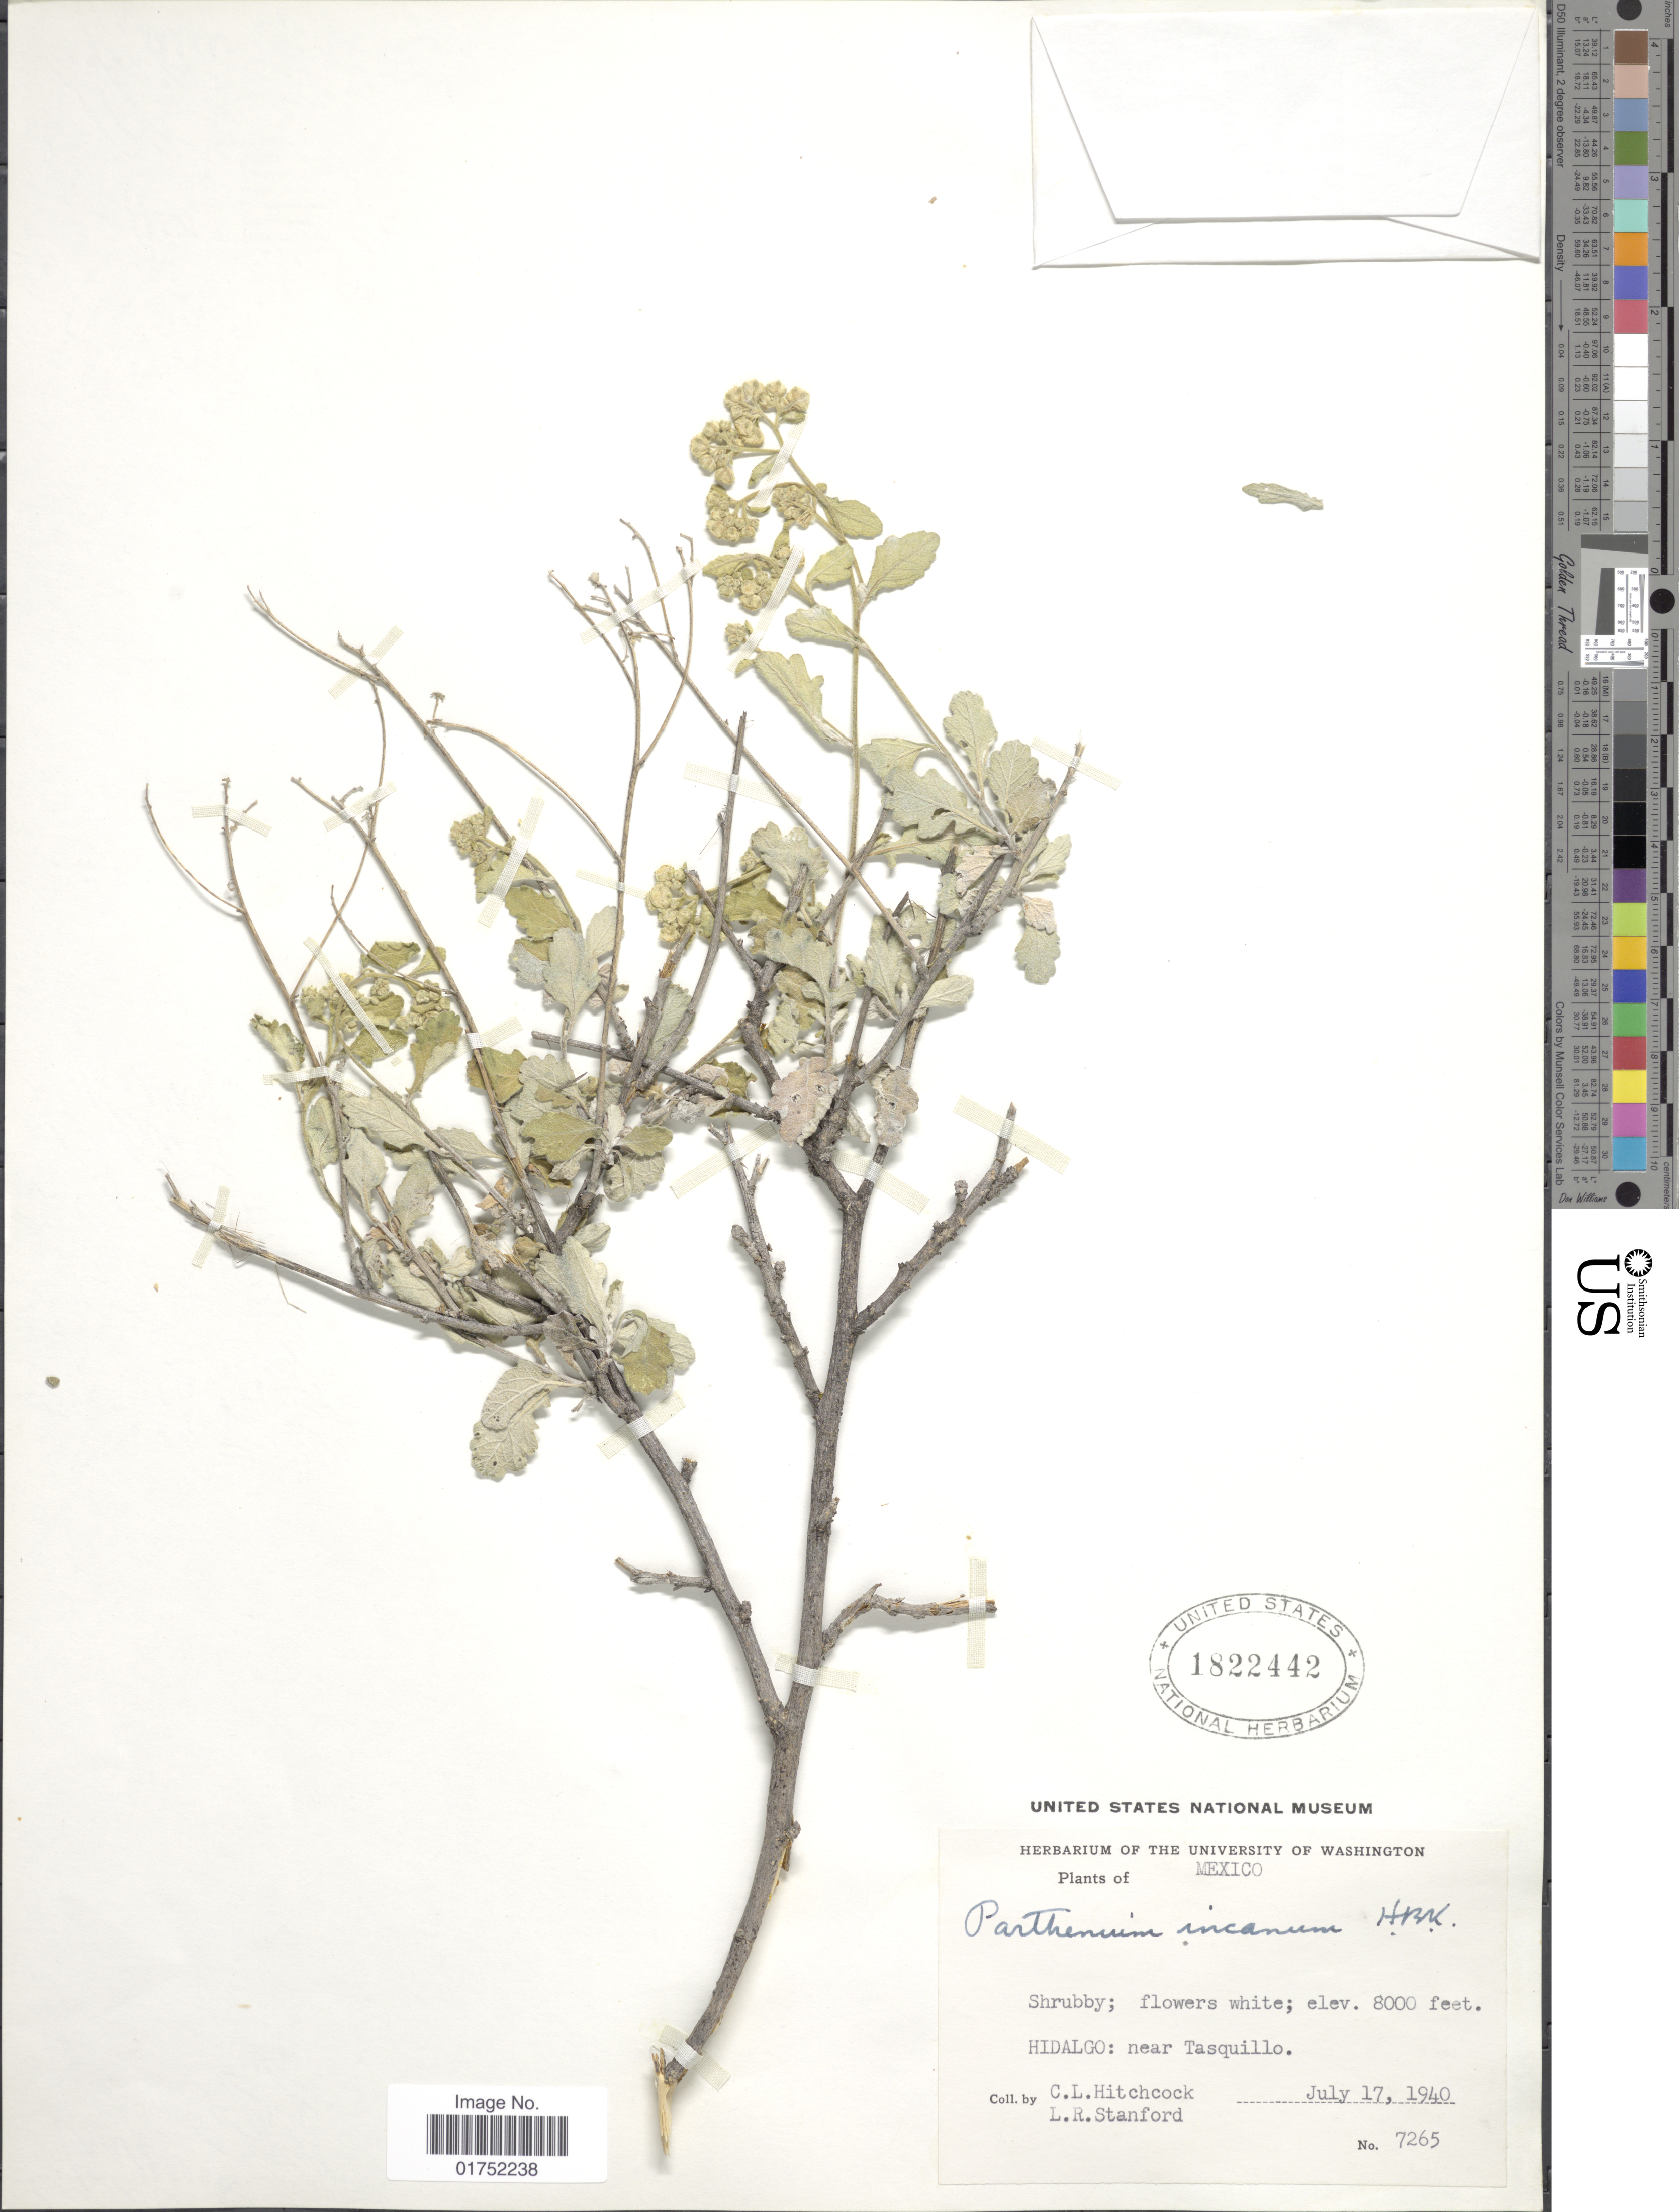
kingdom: Plantae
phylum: Tracheophyta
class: Magnoliopsida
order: Asterales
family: Asteraceae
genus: Parthenium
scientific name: Parthenium incanum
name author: Kunth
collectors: C. L. Hitchcock & L. R. Stanford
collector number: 7265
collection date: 1940-07-17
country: Mexico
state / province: Hidalgo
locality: Near Tasquillo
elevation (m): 2438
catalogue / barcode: US 1822442